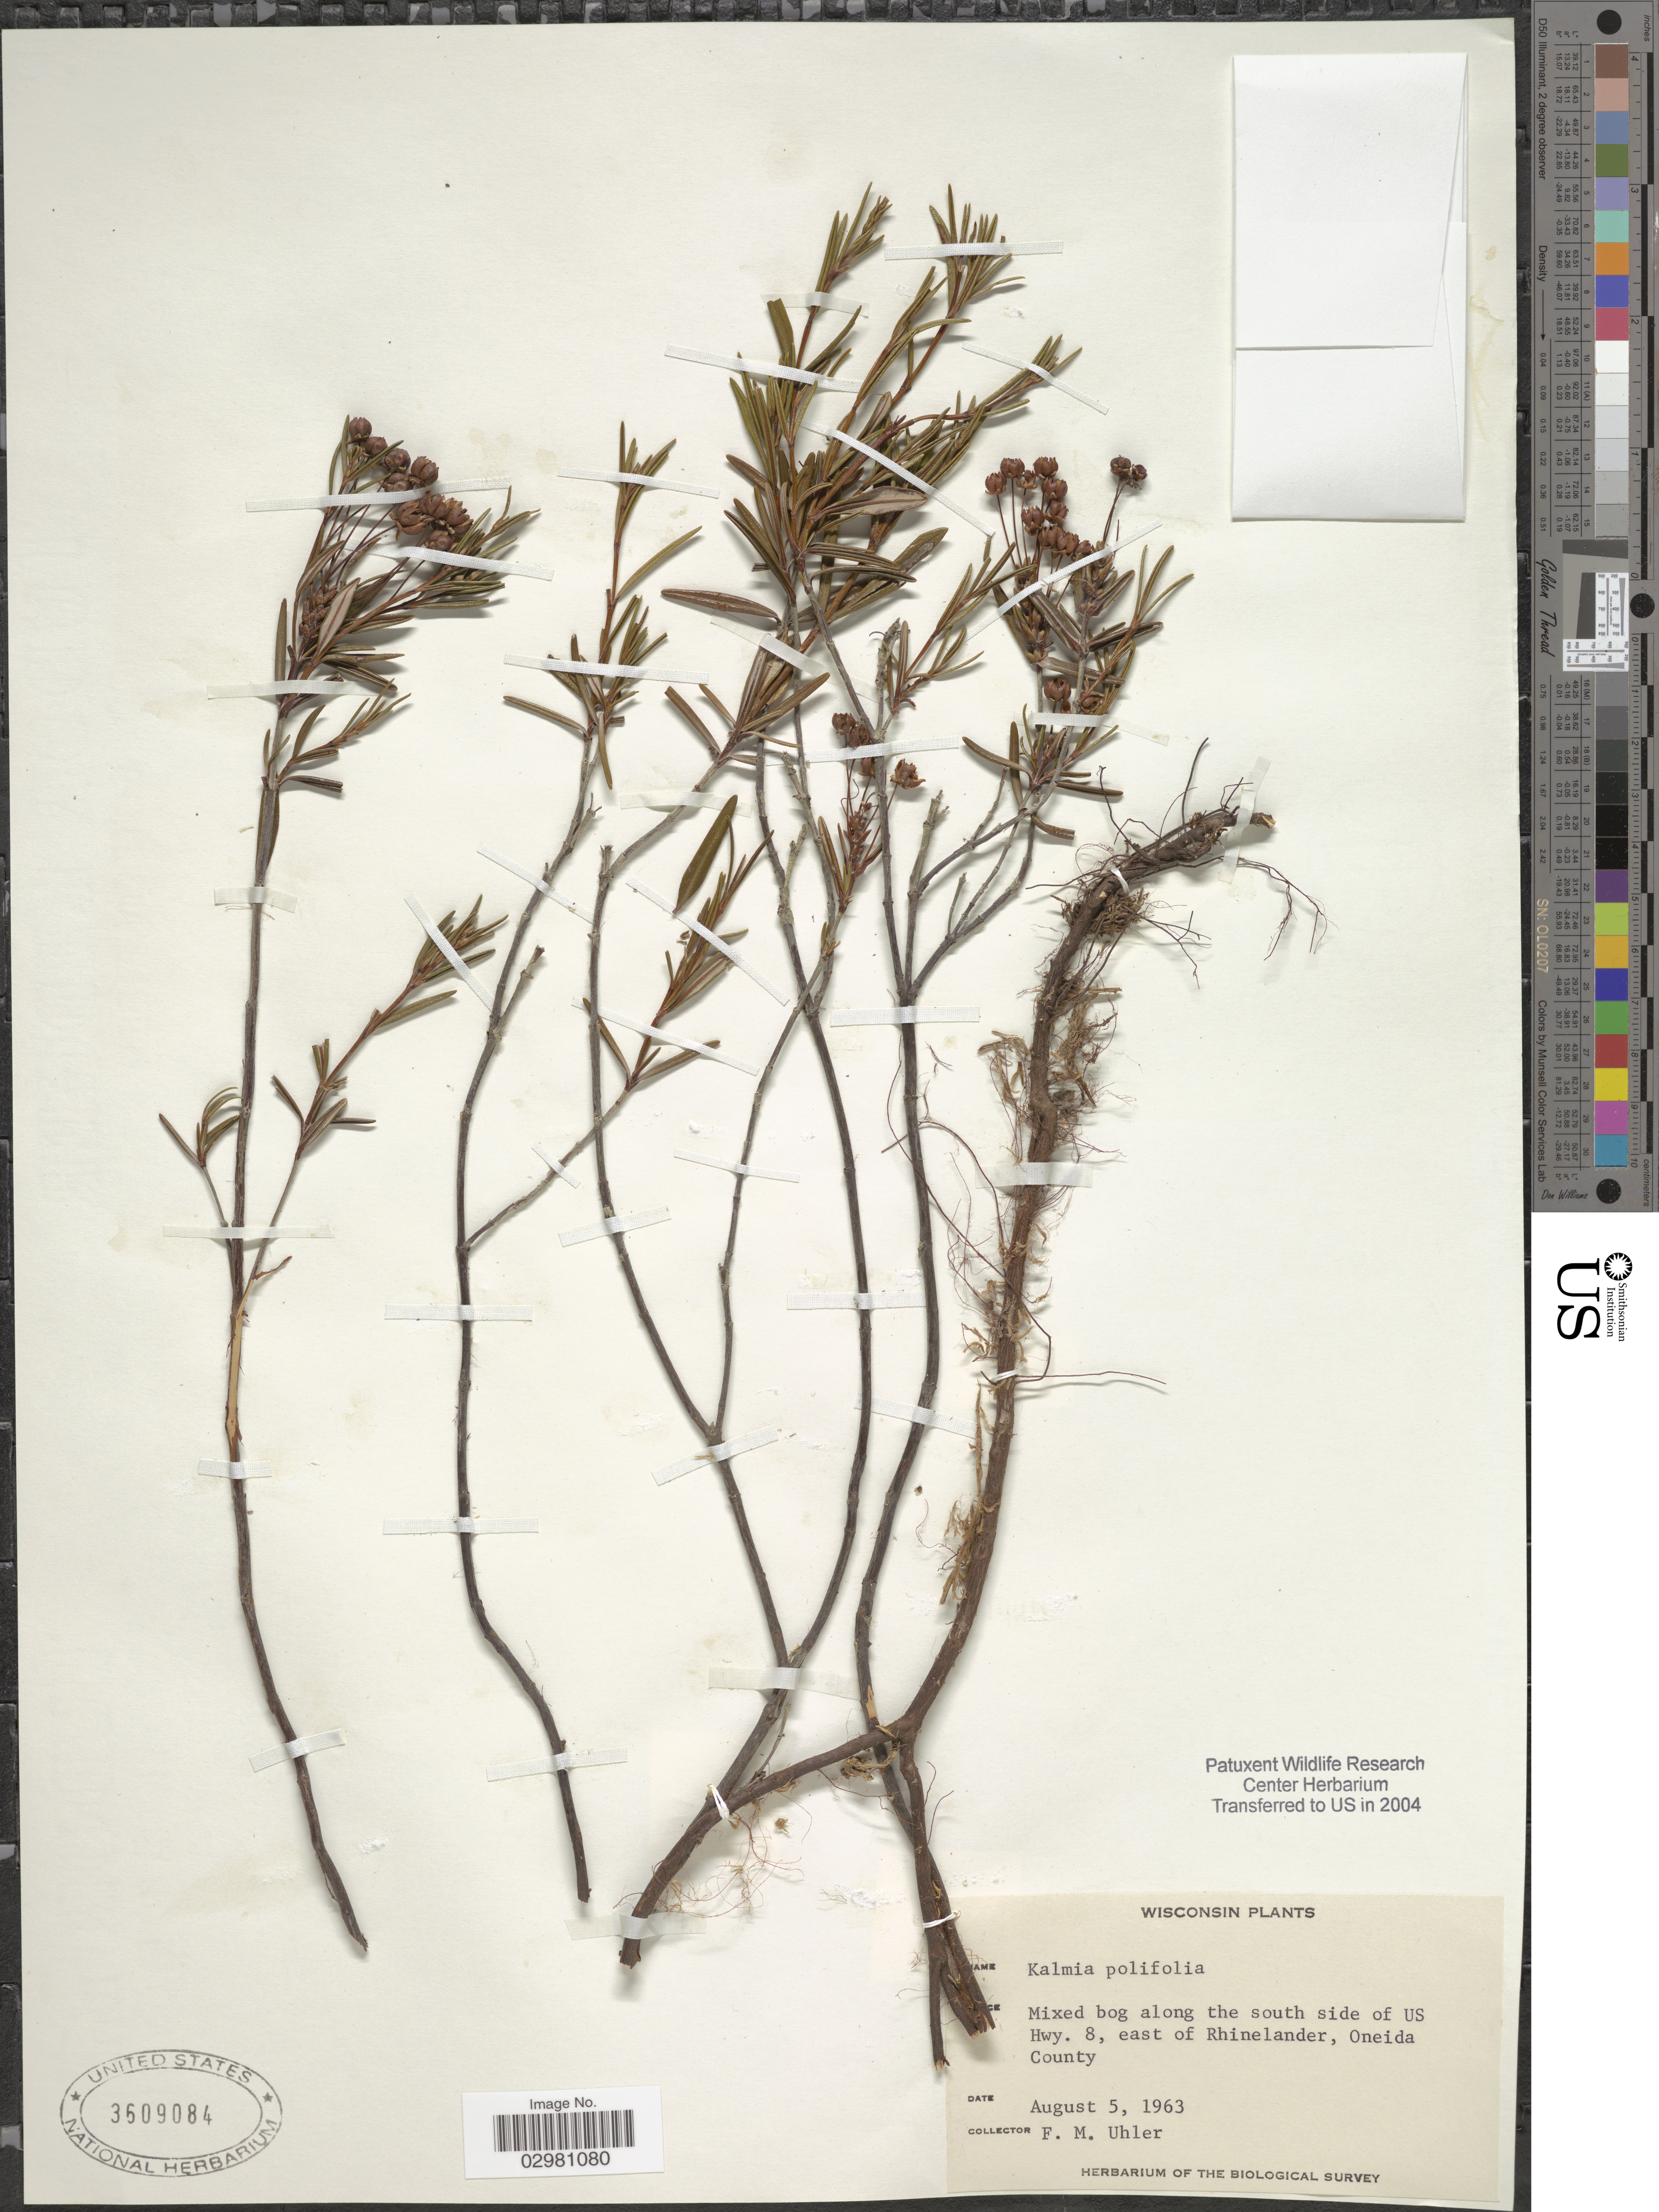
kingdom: Plantae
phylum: Tracheophyta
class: Magnoliopsida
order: Ericales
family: Ericaceae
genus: Kalmia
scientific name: Kalmia polifolia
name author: Wangenh.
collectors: F. M. Uhler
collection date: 1963-08-05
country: United States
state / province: Wisconsin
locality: Mixed bog along the south side of US Hwy. 8, east of Rhinelander, Oneida County.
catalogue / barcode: US 3609084